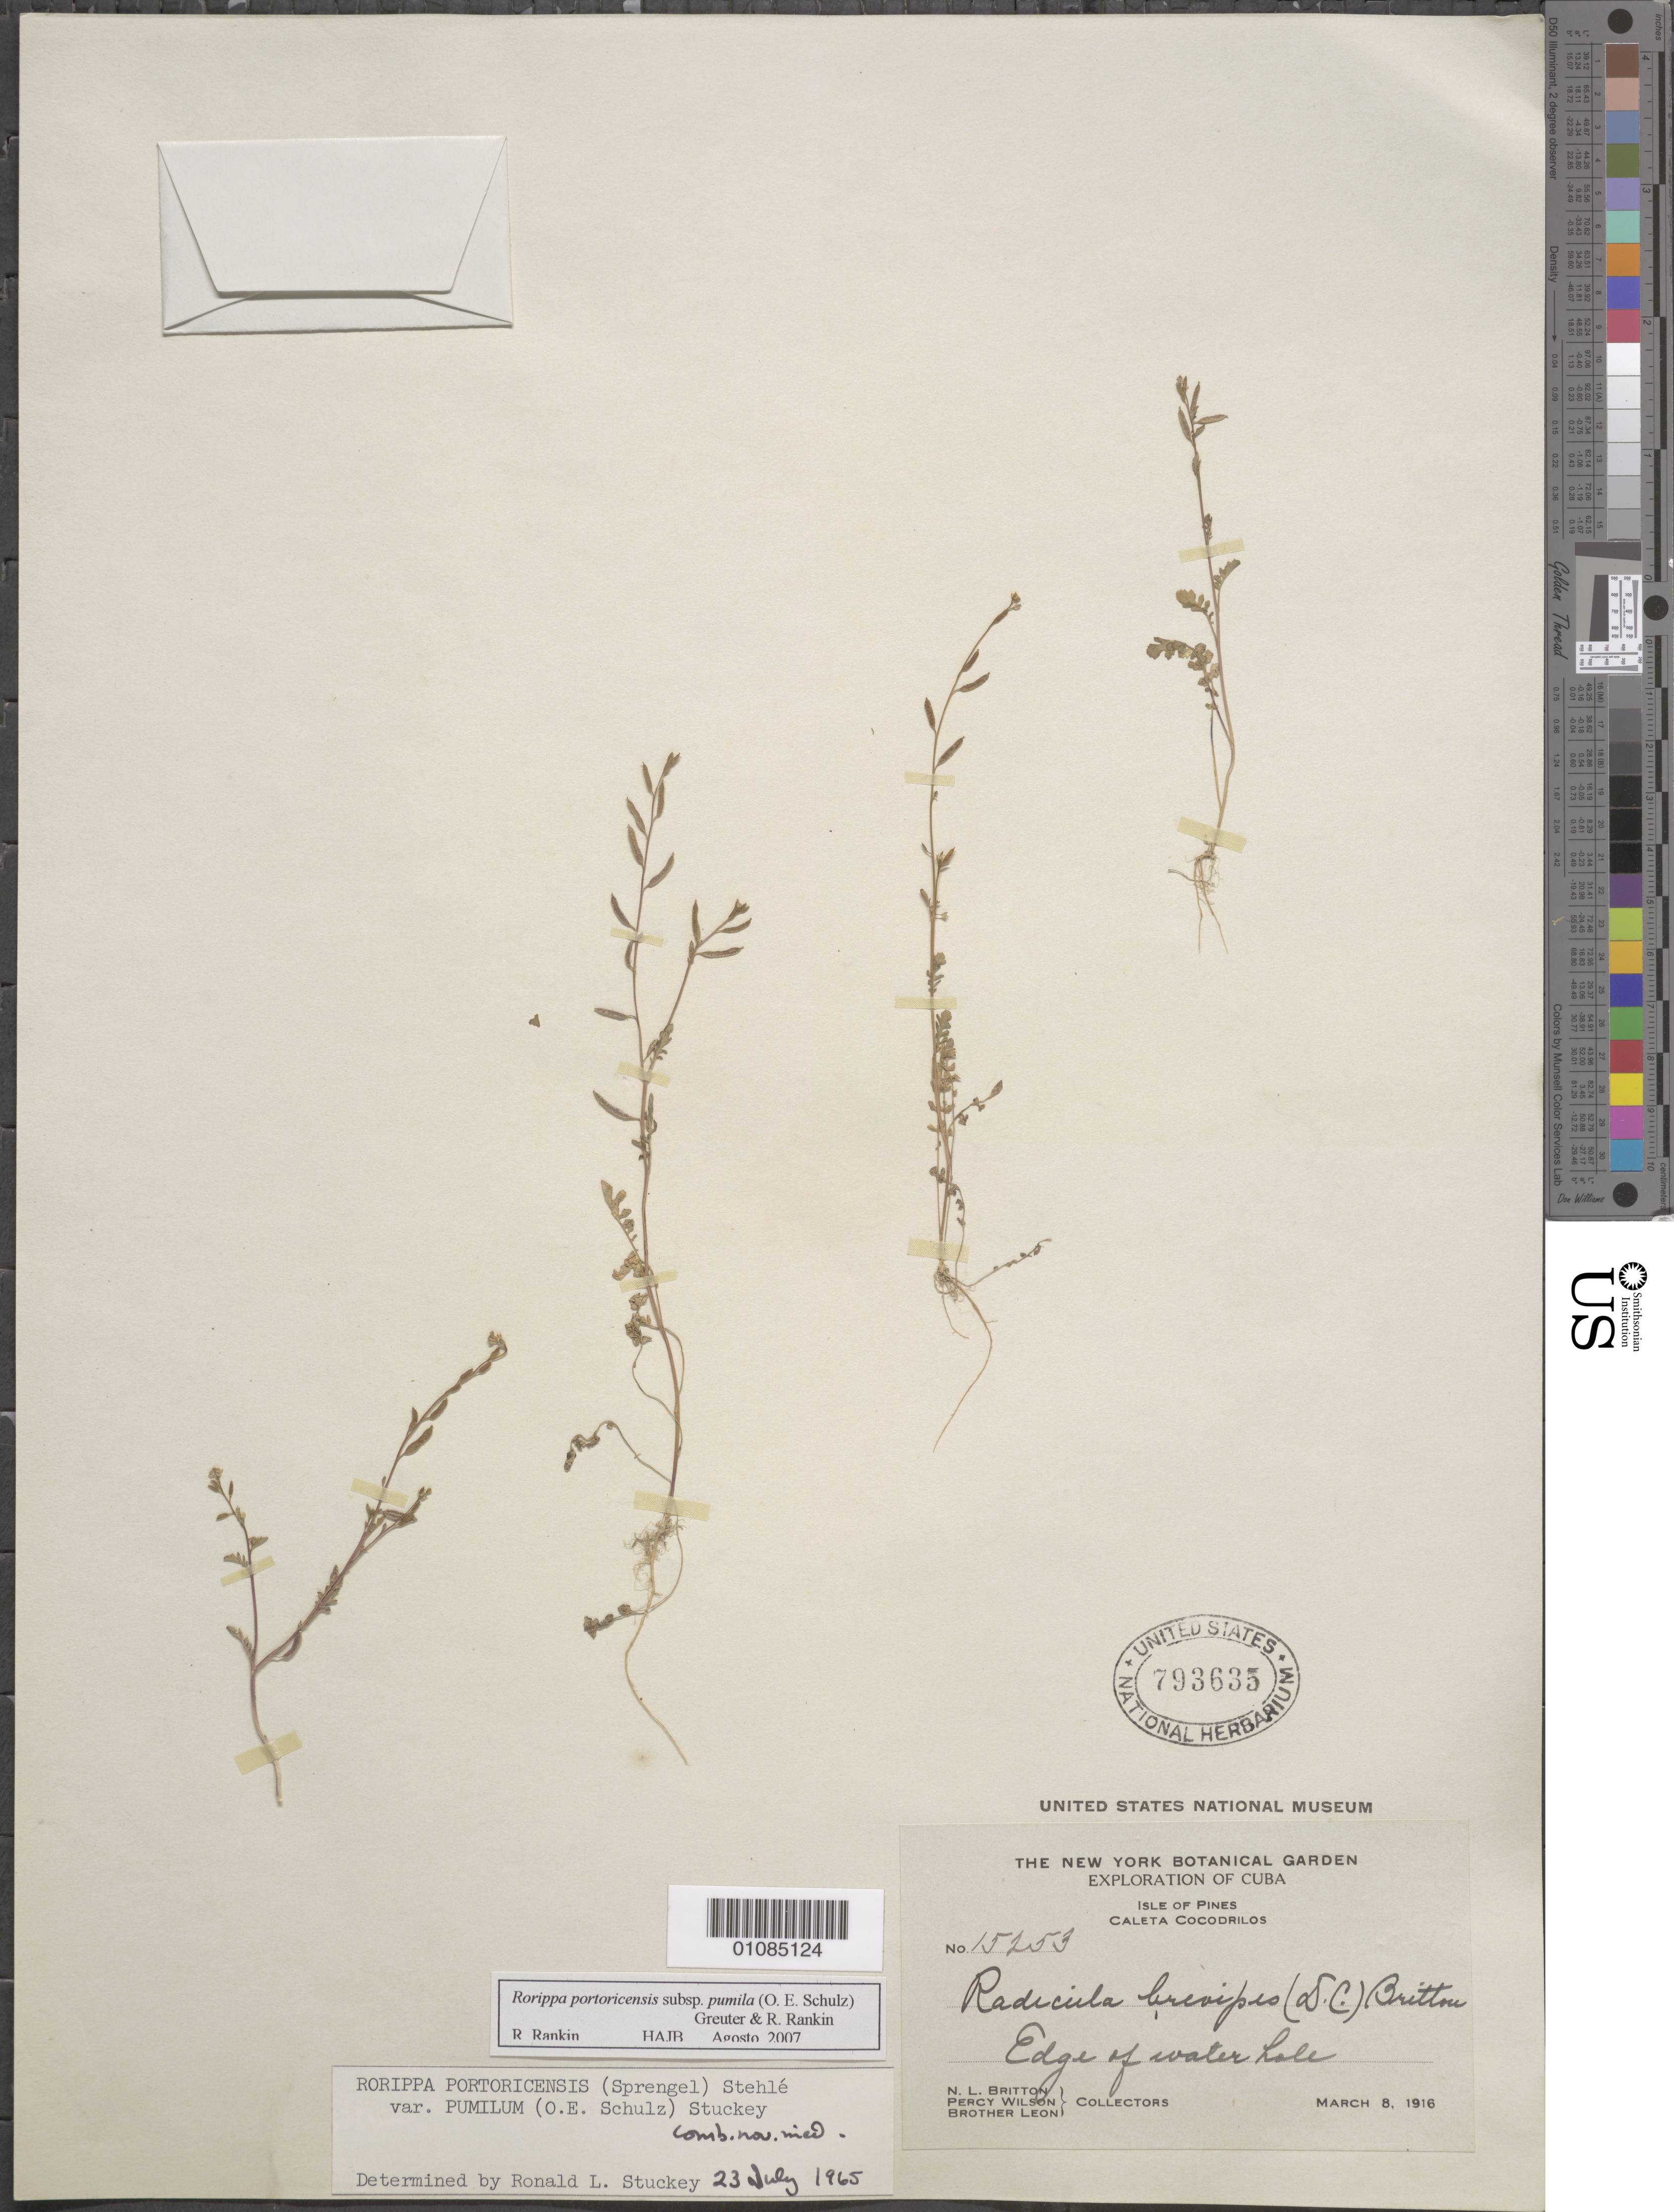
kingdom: Plantae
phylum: Tracheophyta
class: Magnoliopsida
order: Brassicales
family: Brassicaceae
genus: Rorippa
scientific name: Rorippa portoricensis var. pumilum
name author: (O.E. Schulz) Stuckey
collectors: N. Britton, P. Wilson & Bro. León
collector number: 15253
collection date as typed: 08 Mar 1916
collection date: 1916-03-08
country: Cuba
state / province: Isla de La Juventud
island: Isla de la Juventud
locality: Isle of Pines, Caleta Cocodrilos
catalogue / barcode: US 793635